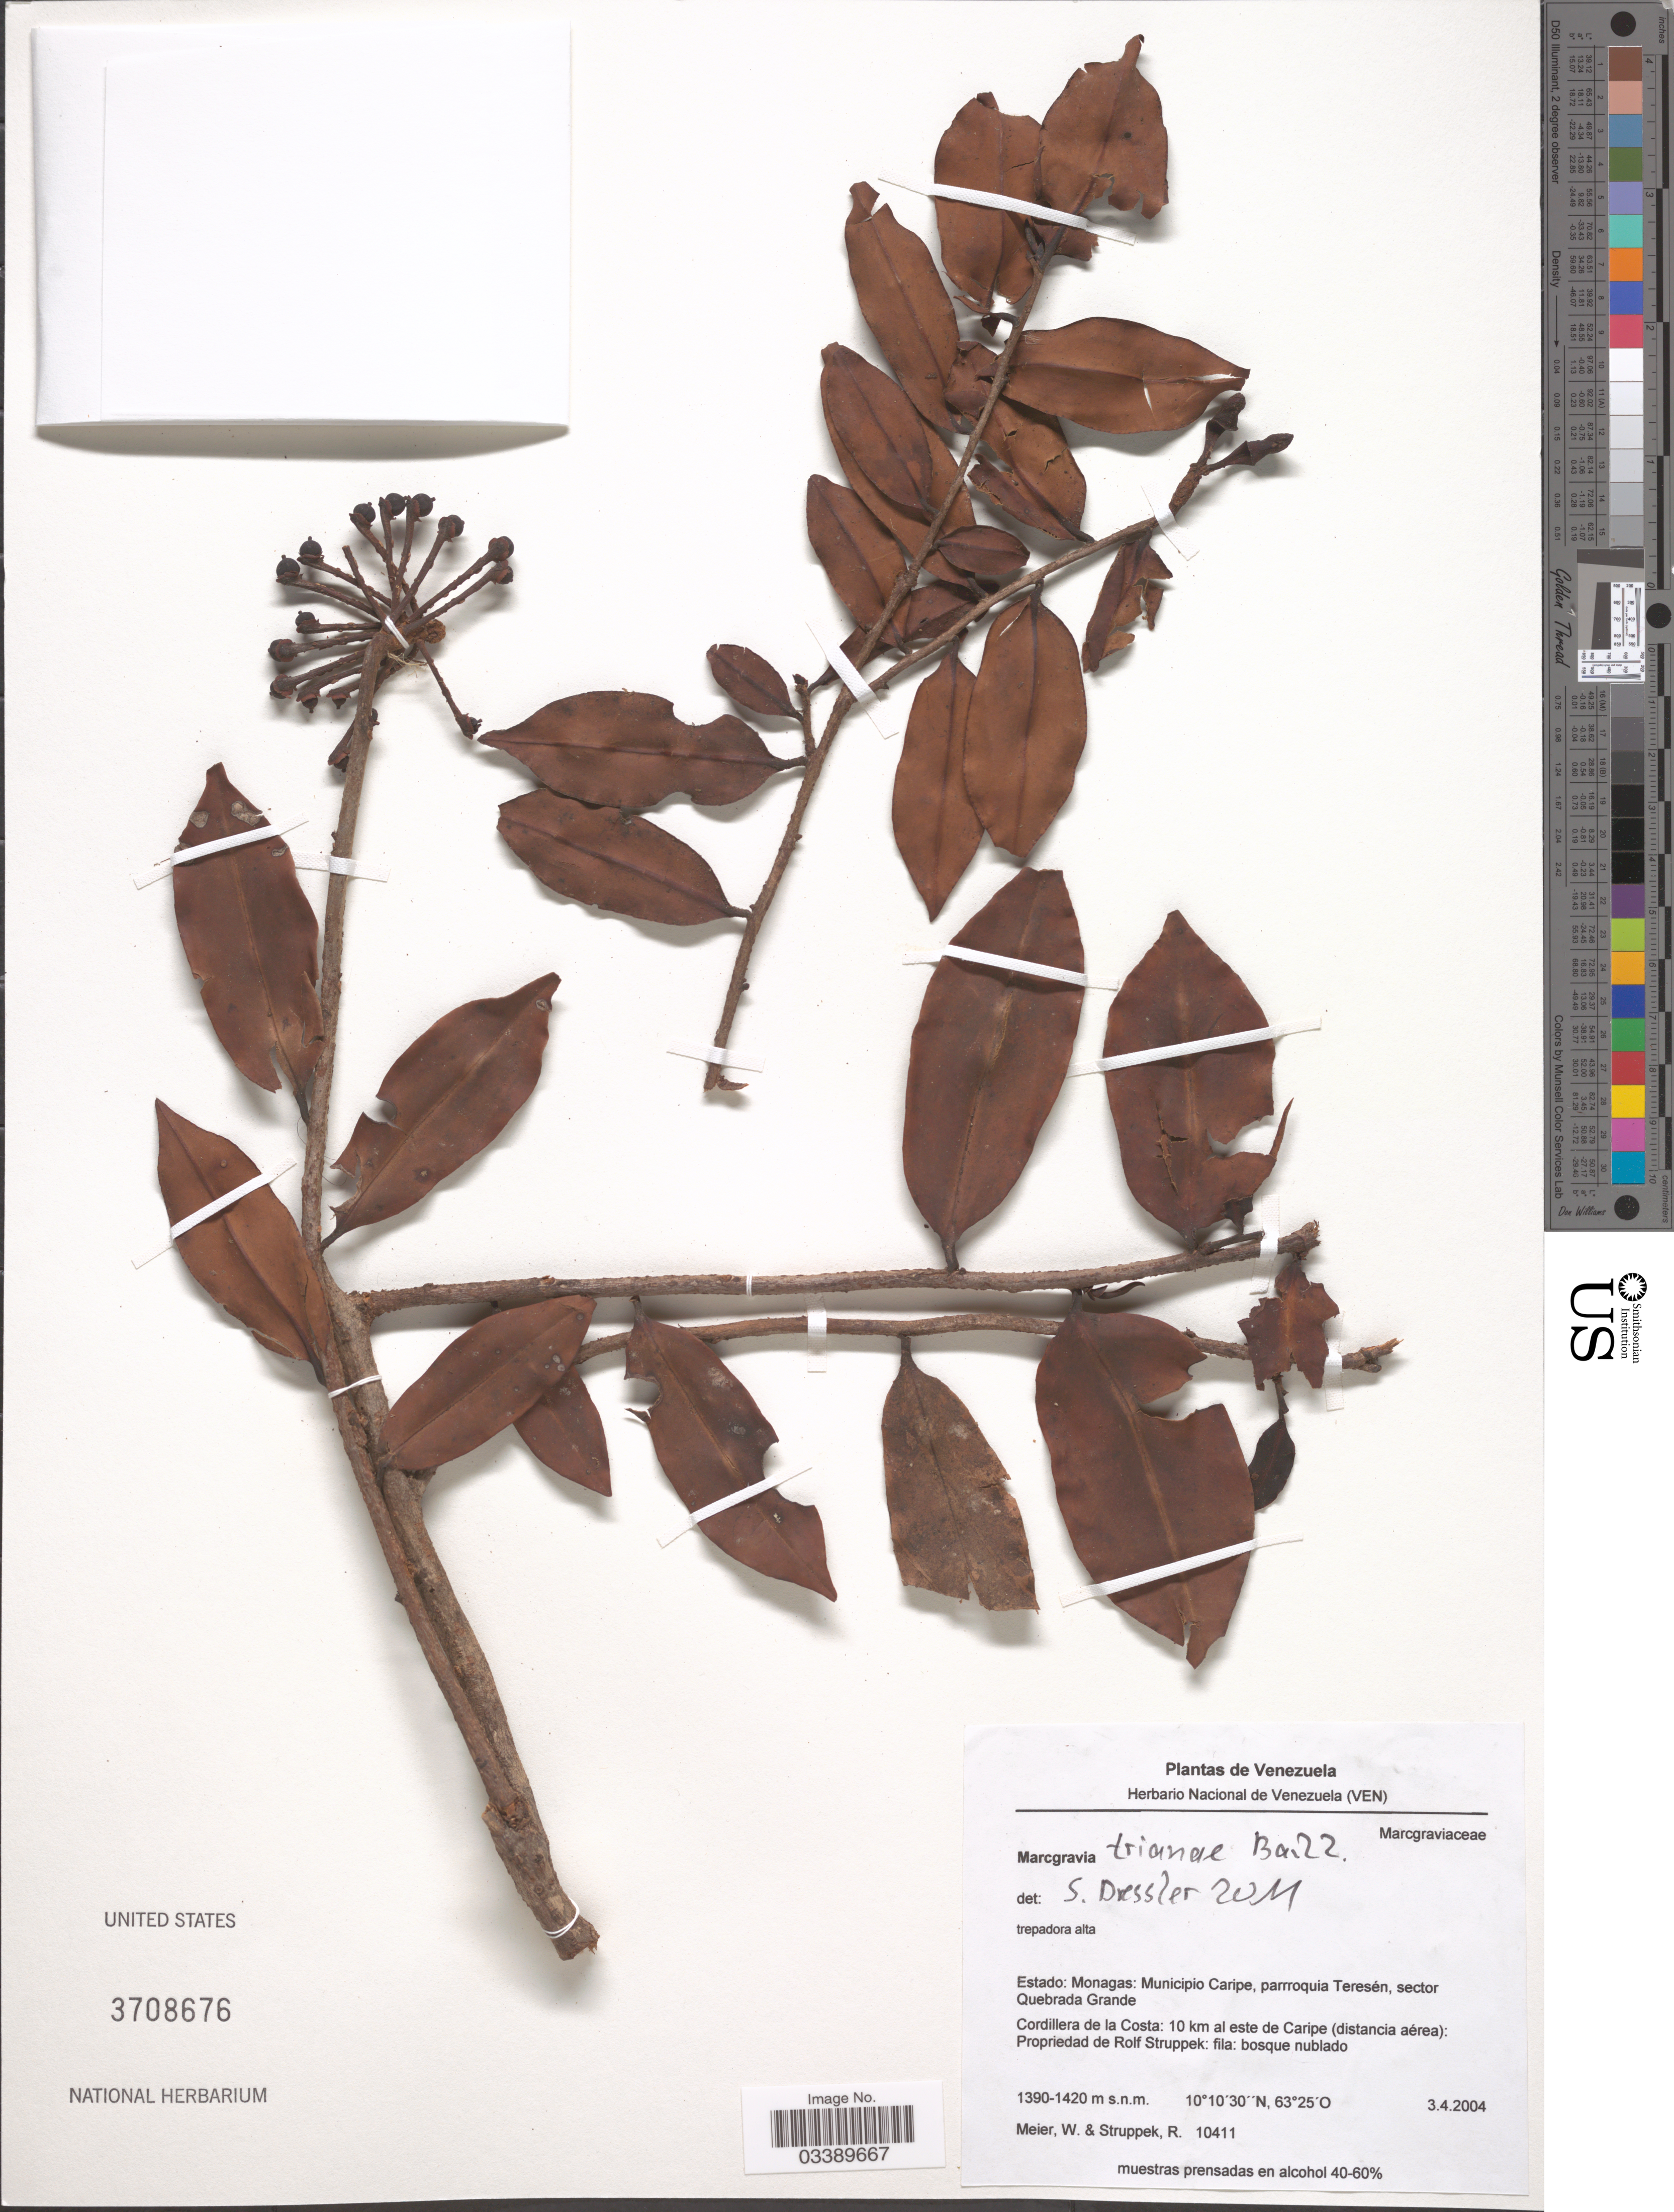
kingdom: Plantae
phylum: Tracheophyta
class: Magnoliopsida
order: Ericales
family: Marcgraviaceae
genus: Marcgravia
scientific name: Marcgravia trianae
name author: Baill.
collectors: W. Meier & R. Struppek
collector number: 10411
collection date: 2004-04-03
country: Venezuela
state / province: Monagas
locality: Municipio Caripe, parroquia Teresén, sector Quebrada Grande. Cordillera de la Costa: 10 km al este de Caripe (distancia aérea): Propriedad de Rolf Struppek.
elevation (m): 1390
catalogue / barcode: US 3708676